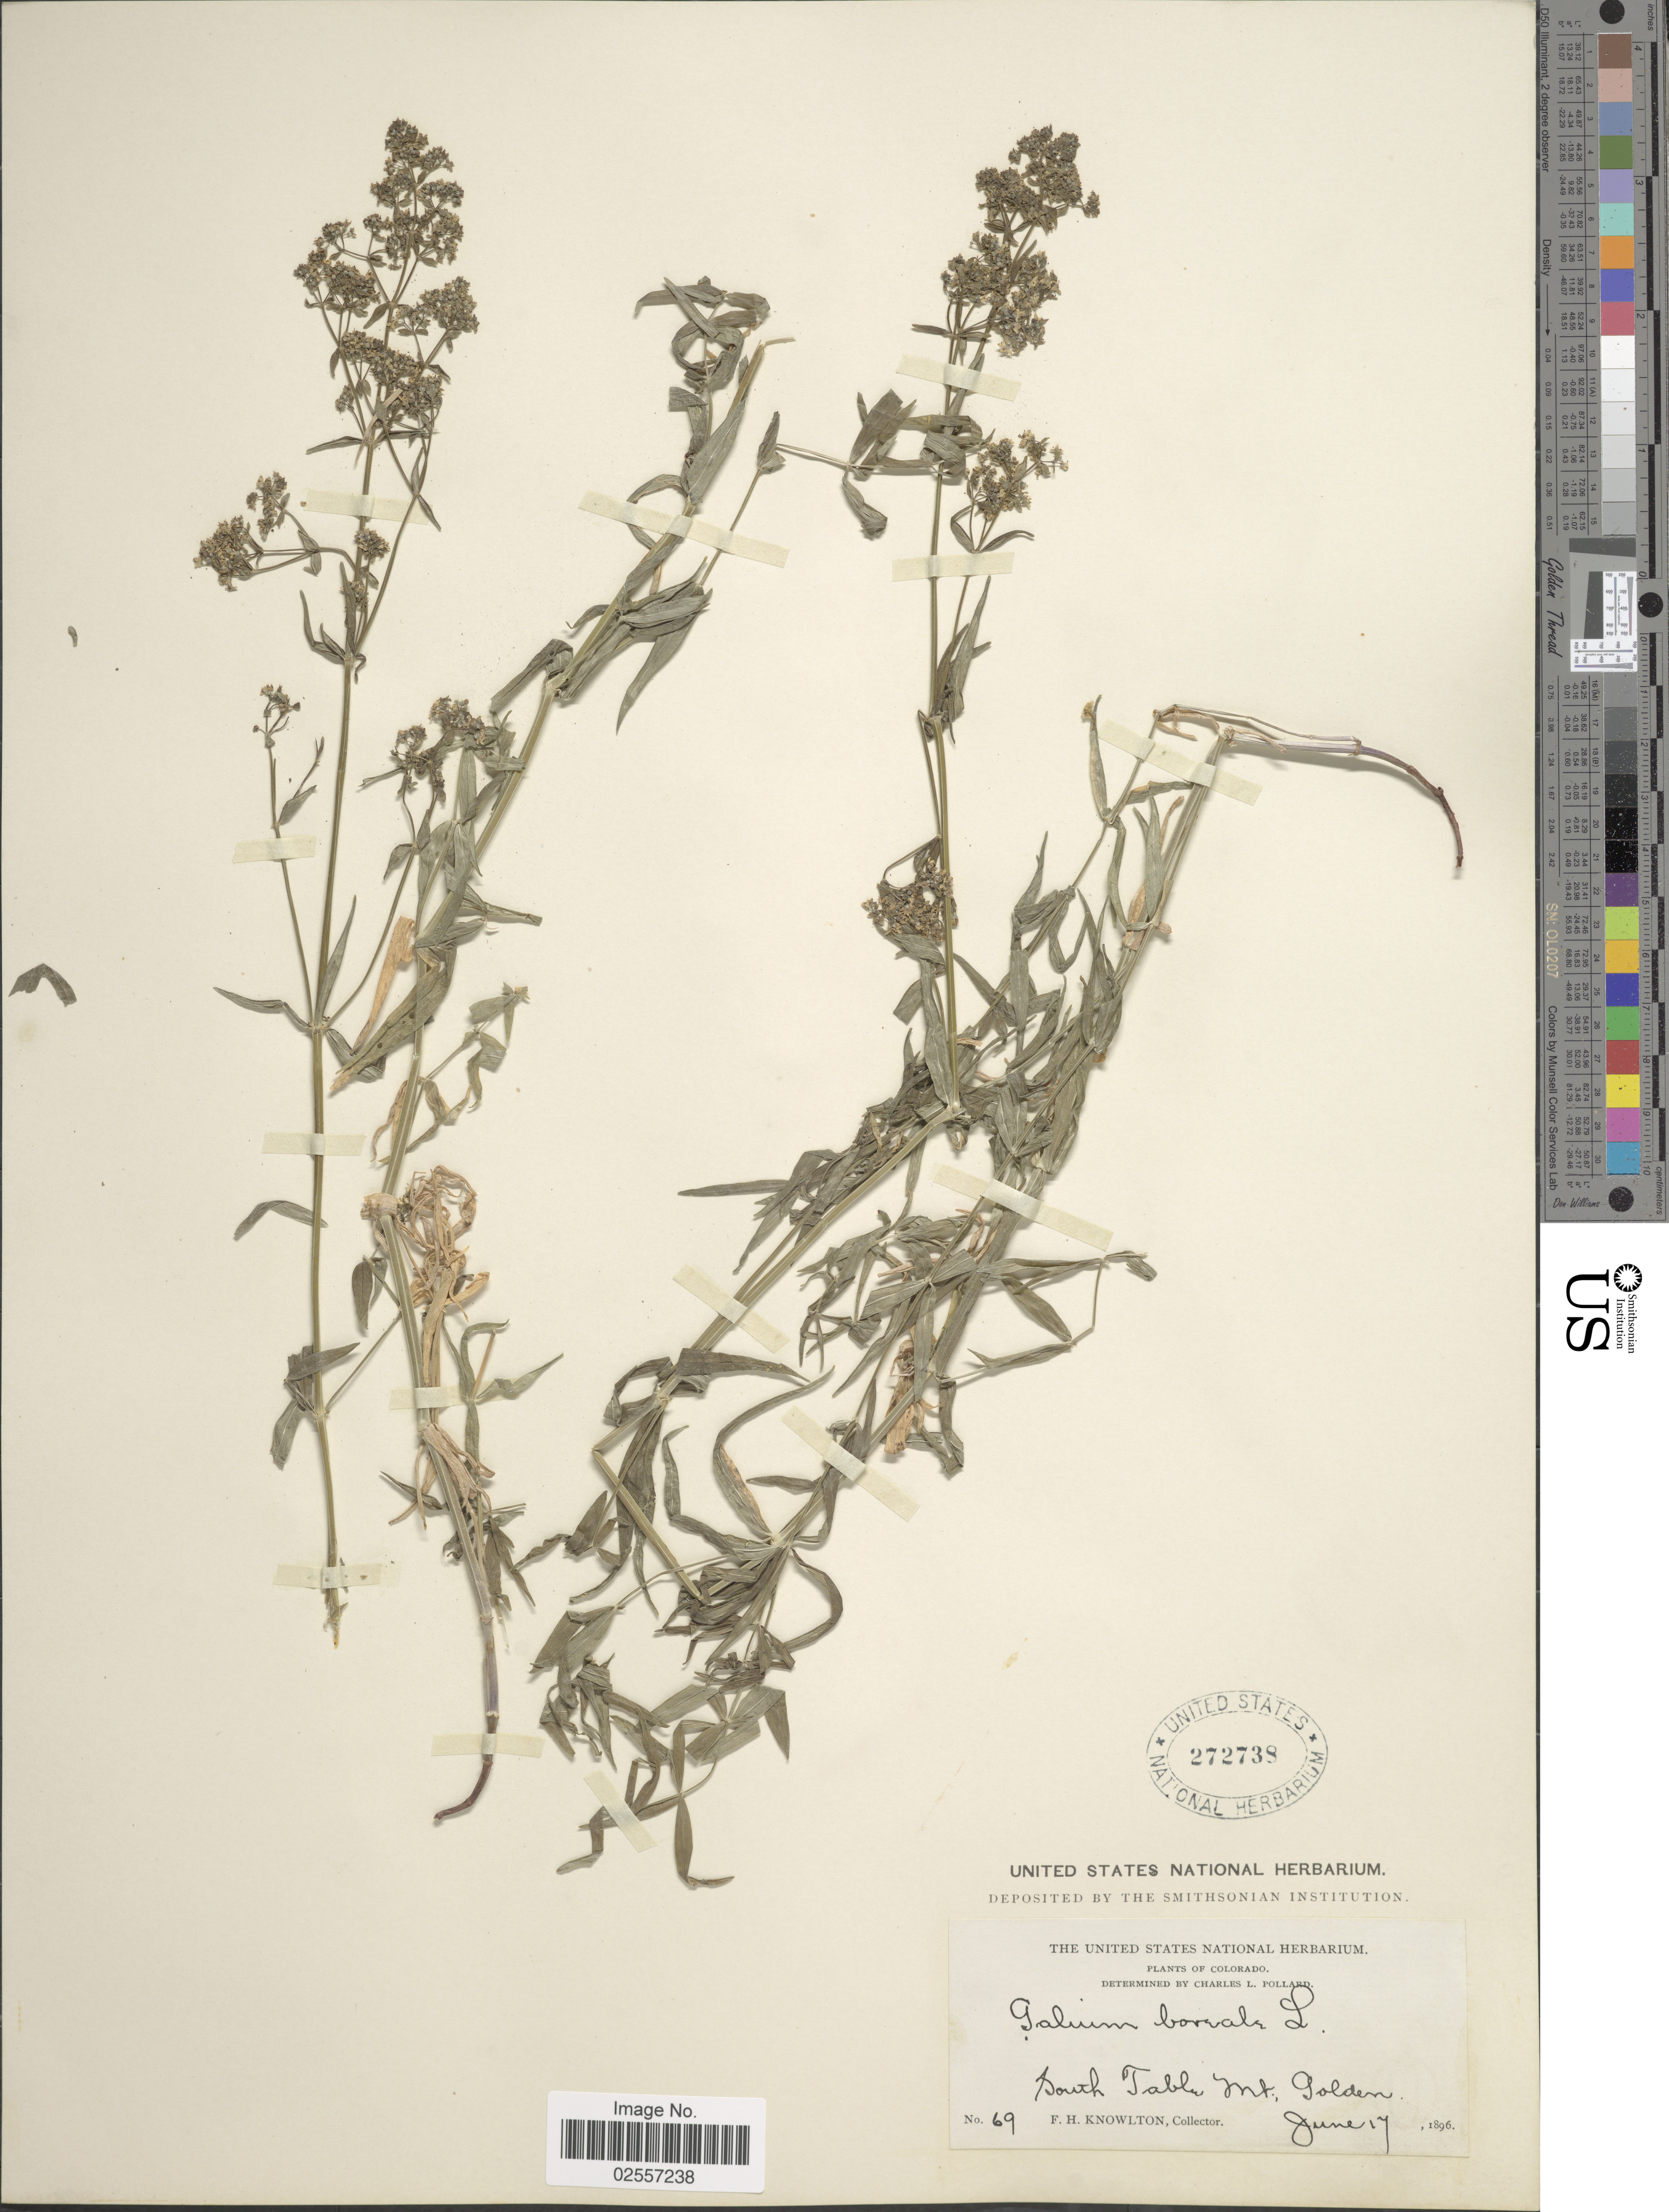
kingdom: Plantae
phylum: Tracheophyta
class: Magnoliopsida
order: Gentianales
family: Rubiaceae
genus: Galium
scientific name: Galium boreale L.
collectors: F. H. Knowlton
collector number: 69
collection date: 1896-06-17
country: United States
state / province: Colorado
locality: South Table Mt., Golden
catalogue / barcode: US 272738